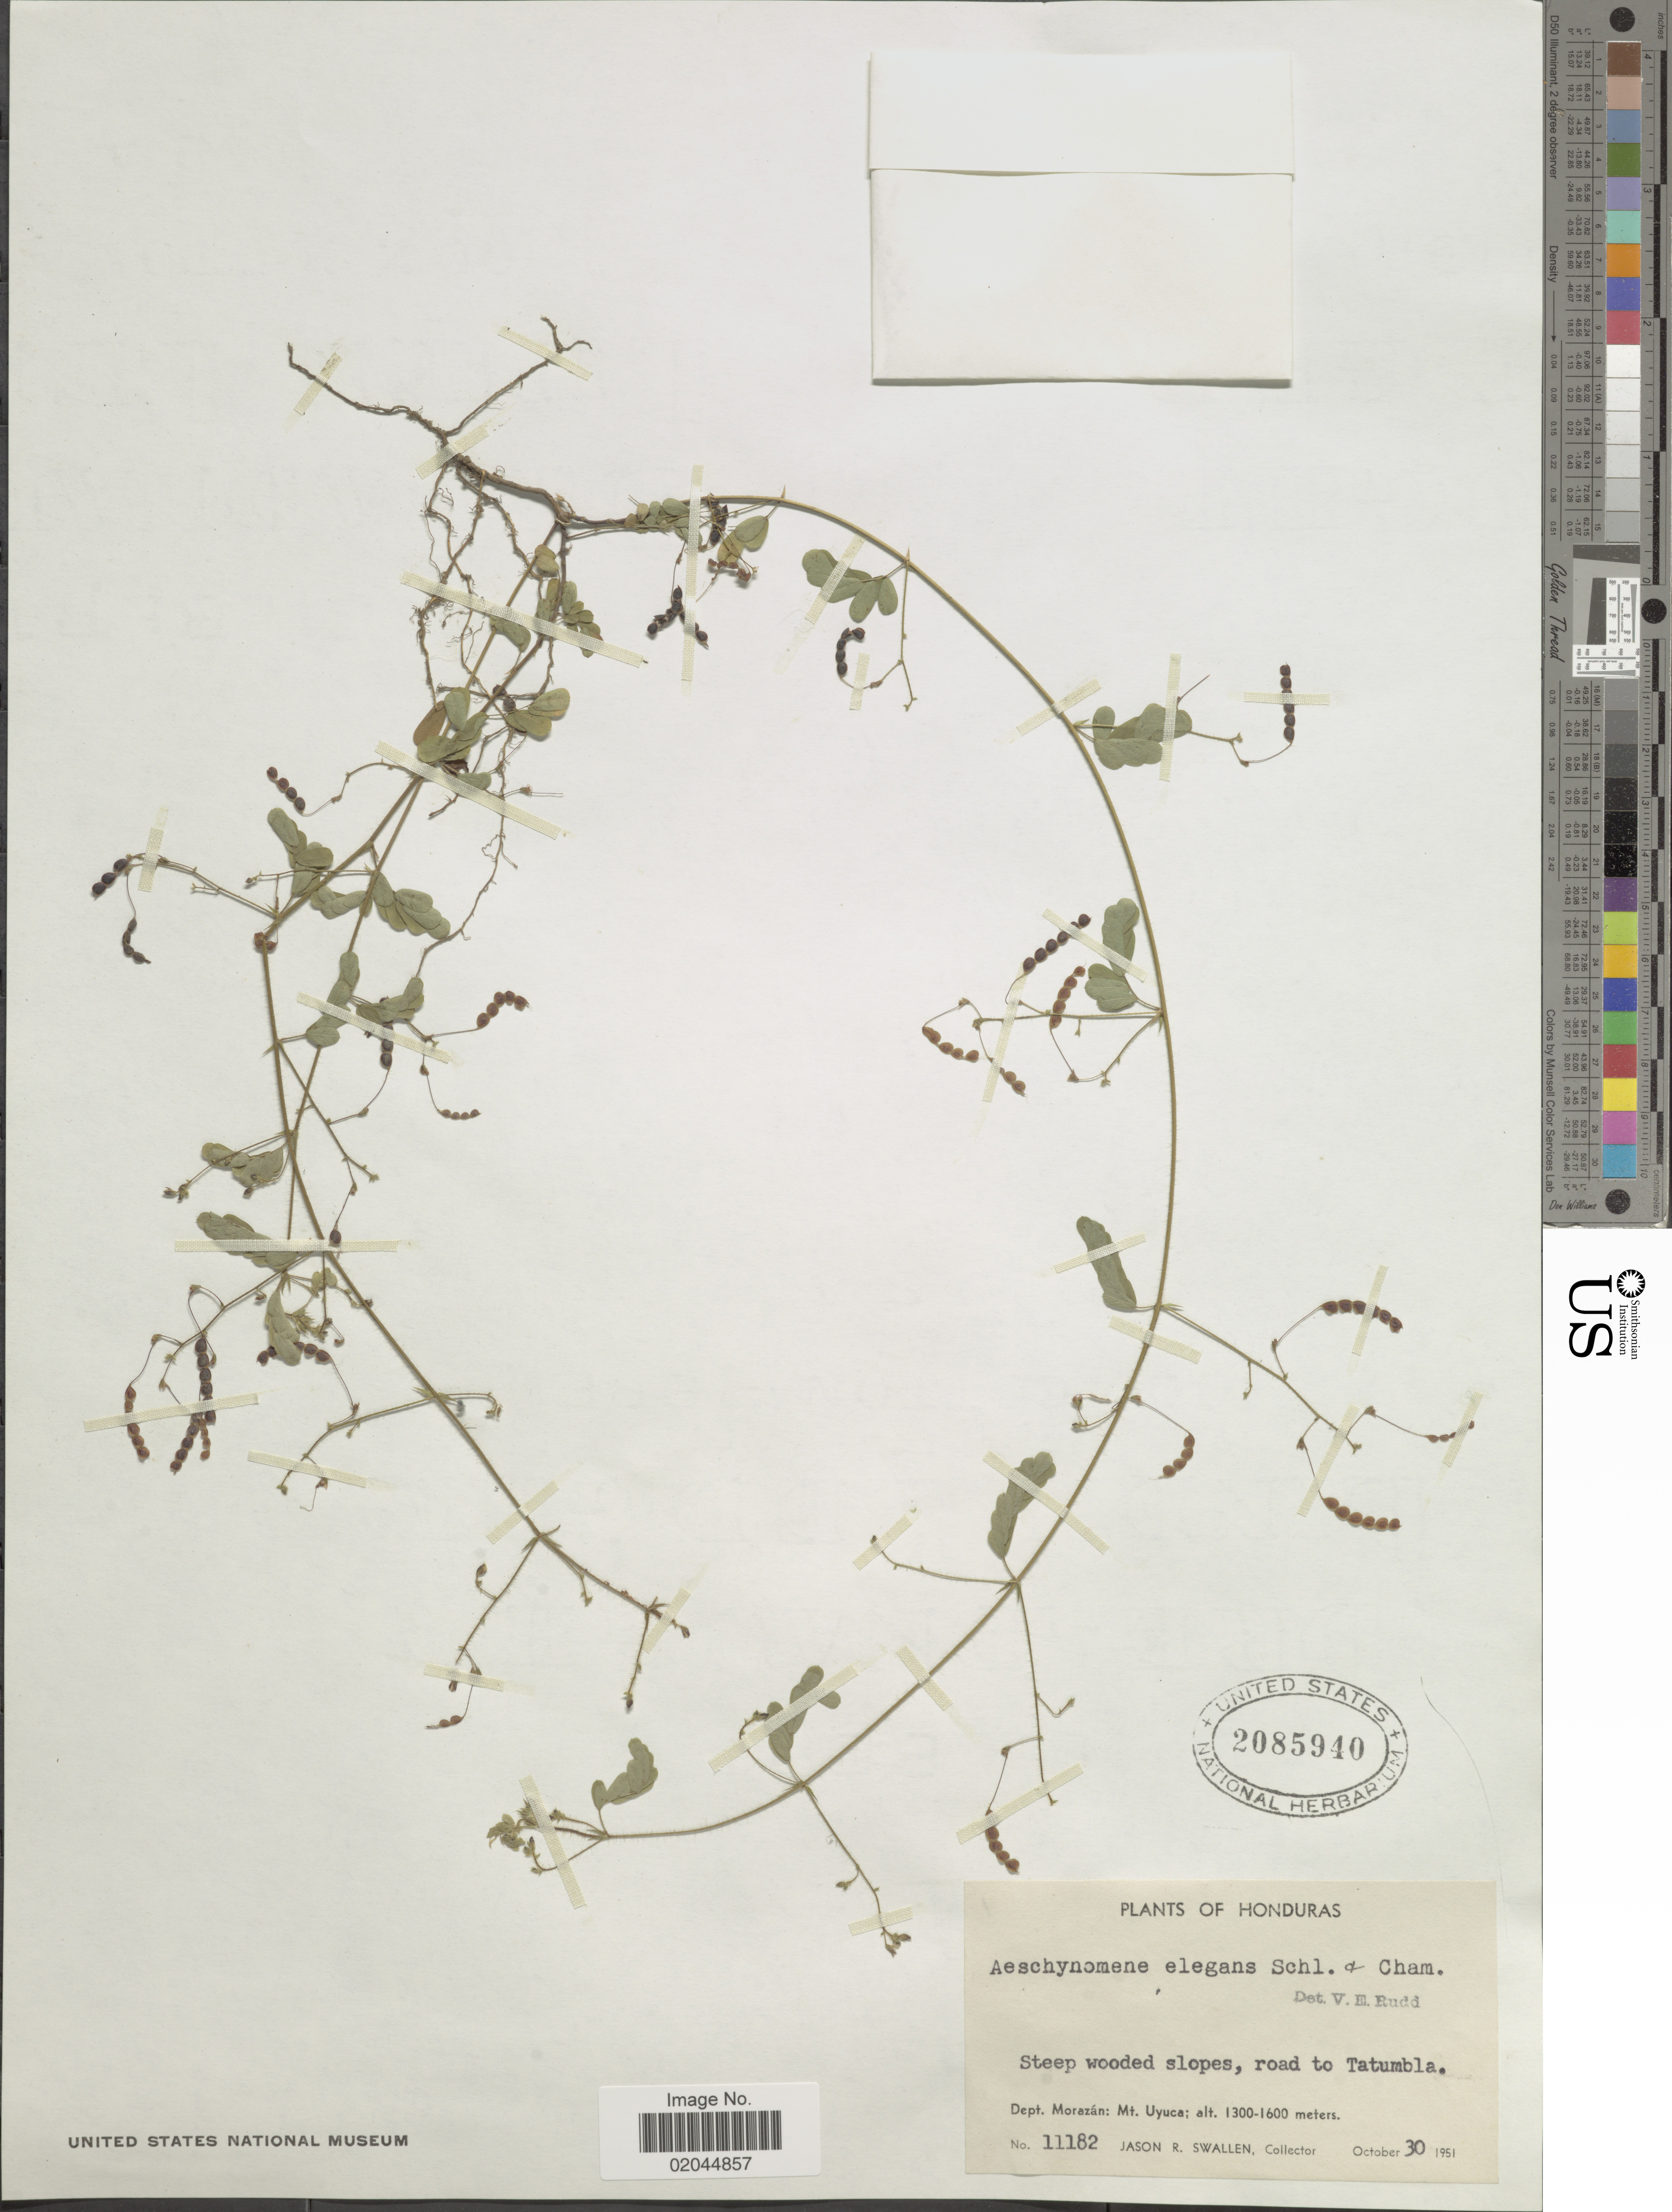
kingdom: Plantae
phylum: Tracheophyta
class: Magnoliopsida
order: Fabales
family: Fabaceae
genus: Aeschynomene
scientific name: Aeschynomene elegans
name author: Cham. ex Schltdl.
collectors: J. R. Swallen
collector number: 11182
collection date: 1951-10-30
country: Honduras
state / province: Fco. Morazán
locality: Steep wooded slopes, road to Tatumbla, Dept. Morazan: Mt. Uyuca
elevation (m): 1300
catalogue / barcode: US 2085940